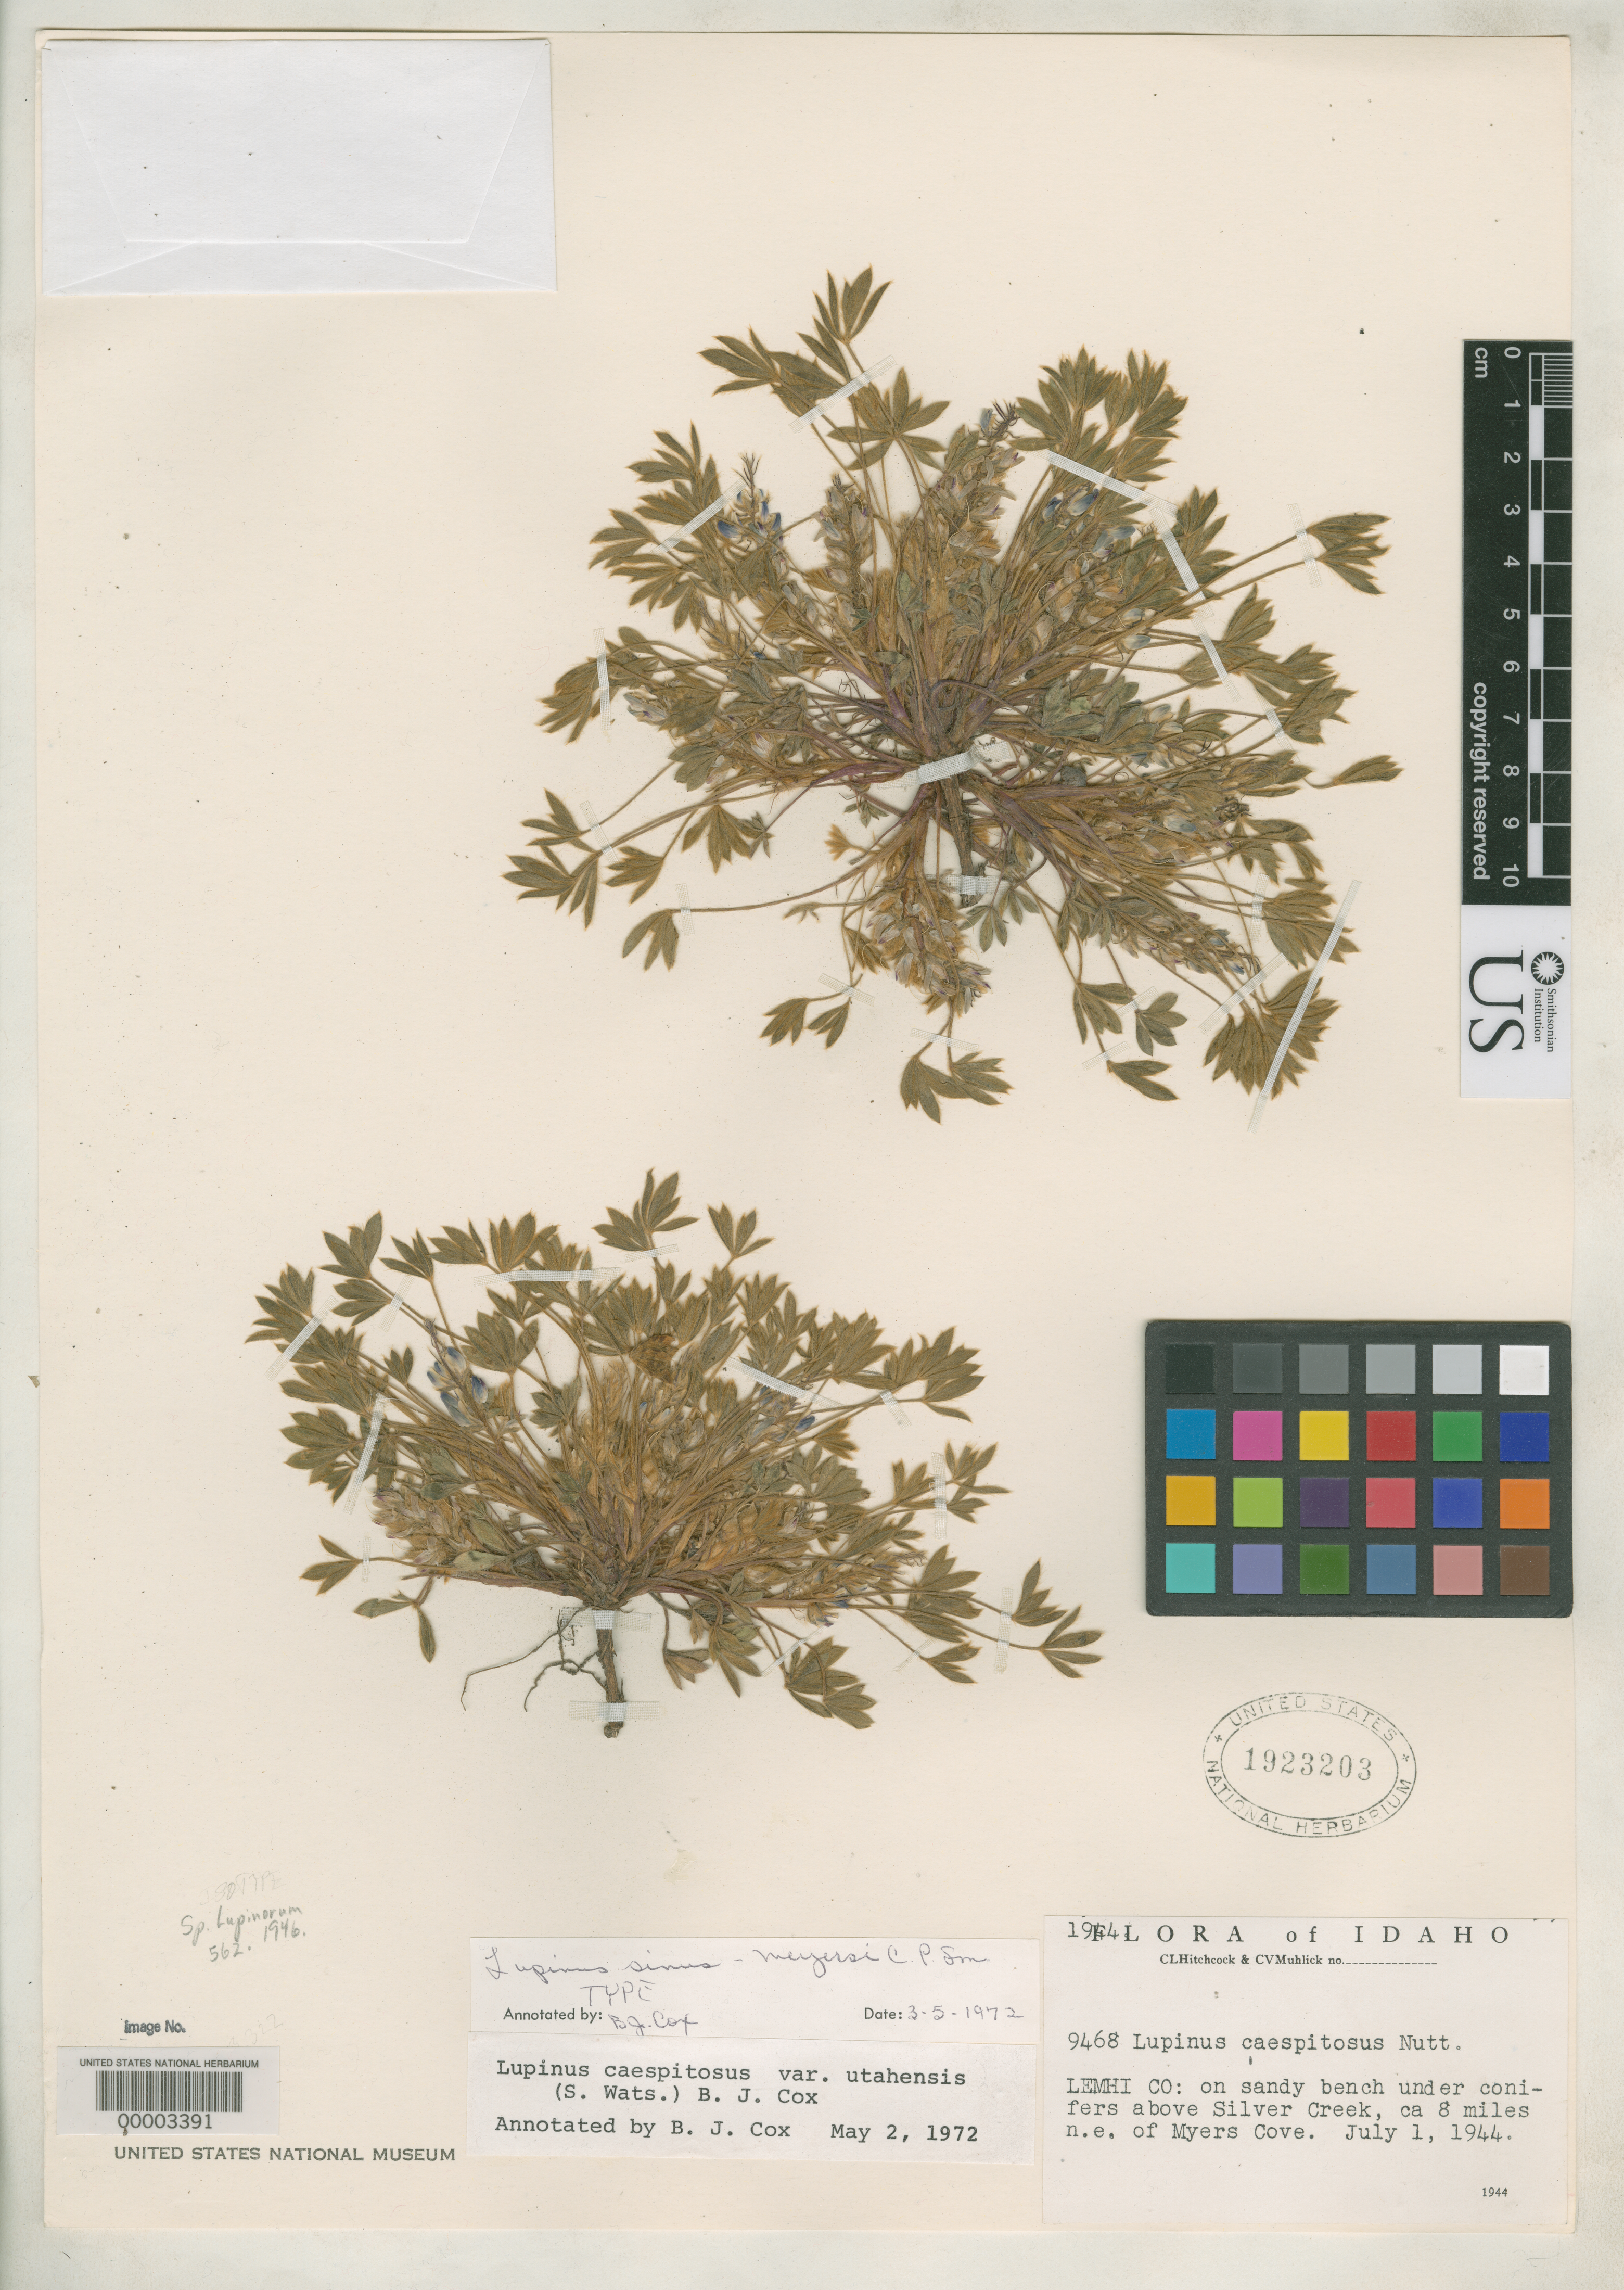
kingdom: Plantae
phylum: Tracheophyta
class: Magnoliopsida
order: Fabales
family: Fabaceae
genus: Lupinus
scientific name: Lupinus sinus-meyersii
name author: C.P. Sm.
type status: Isotype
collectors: A. S. Hitchcock & C. Muhlick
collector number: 9468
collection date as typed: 01 Jul 1944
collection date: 1944-07-01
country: United States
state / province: Idaho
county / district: Lemhi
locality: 8 mi. N of Meyers Cove.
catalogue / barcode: US 1923203